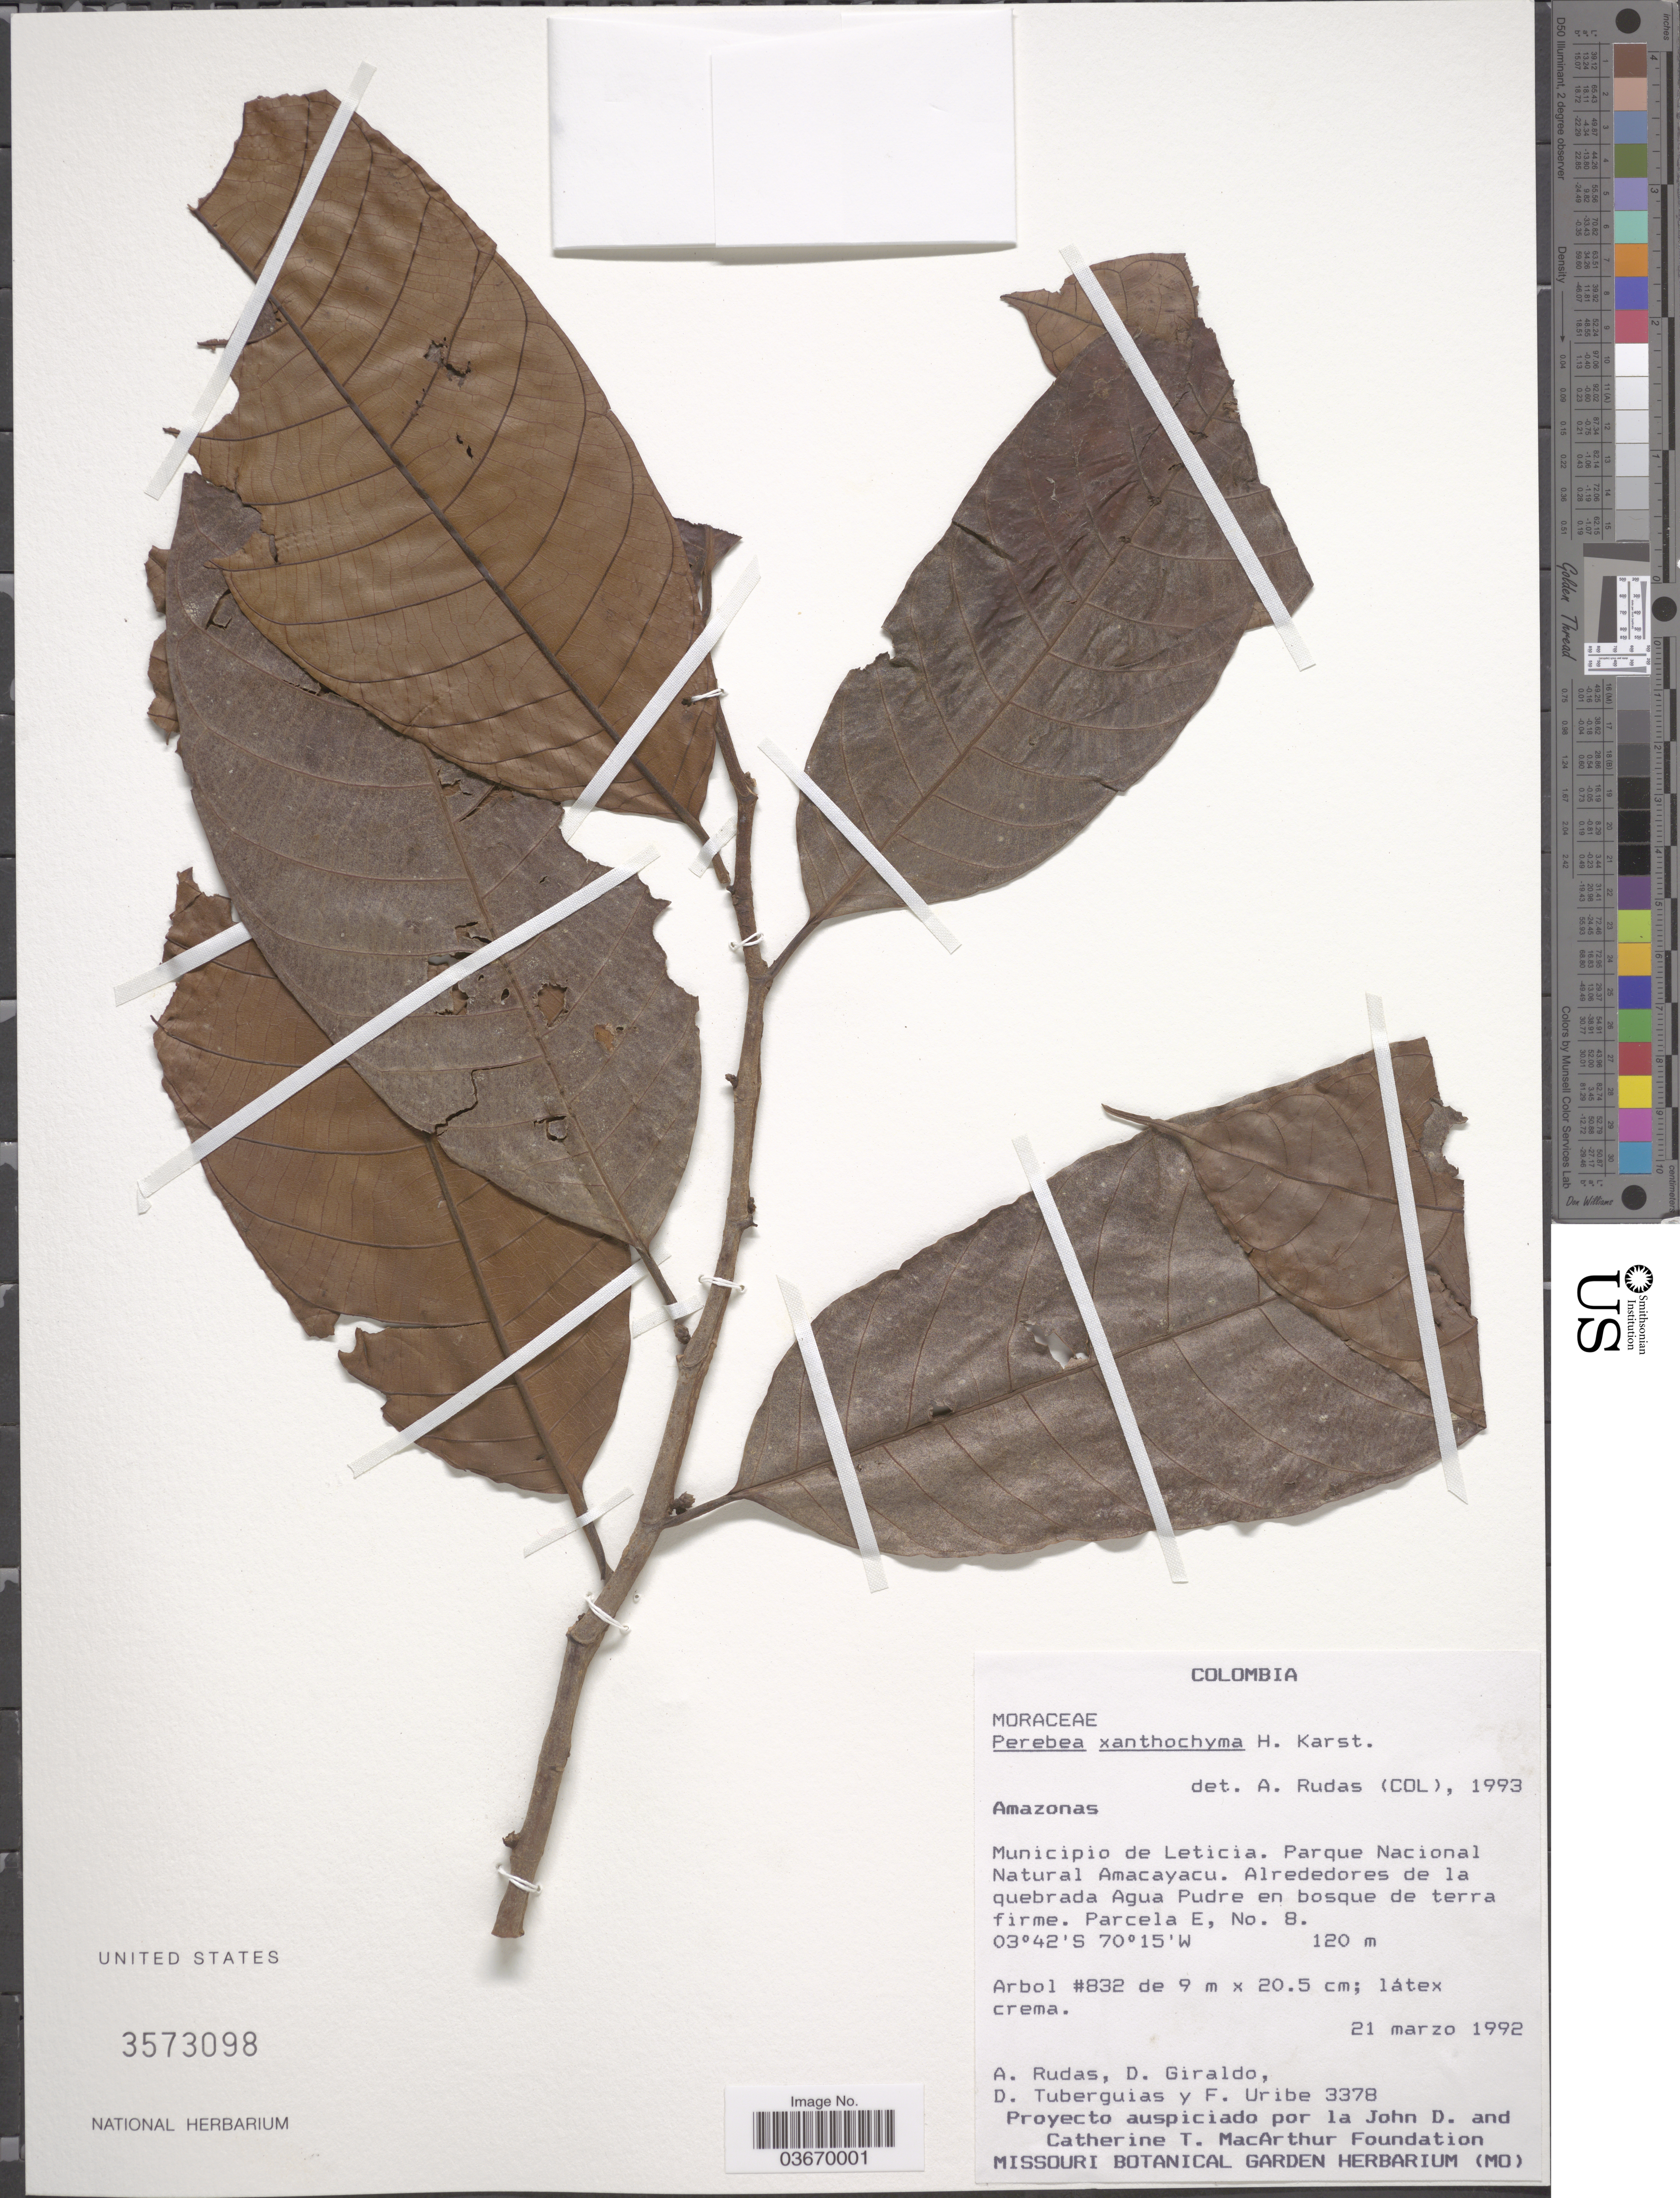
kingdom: Plantae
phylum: Tracheophyta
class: Magnoliopsida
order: Rosales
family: Moraceae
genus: Perebea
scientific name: Perebea xanthochyma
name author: H. Karst.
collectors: A. Rudas, D. Giraldo, D. Tuberguias & F. Uribe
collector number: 3378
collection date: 1992-03-21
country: Colombia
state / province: Amazônas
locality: Municipio de Leticia. Parque Nacional Natural Amacayacu. Alrededores de la quebrada Agua Pudre en bosque de terra firme. Parcela E, No. 8.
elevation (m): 120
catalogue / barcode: US 3573098